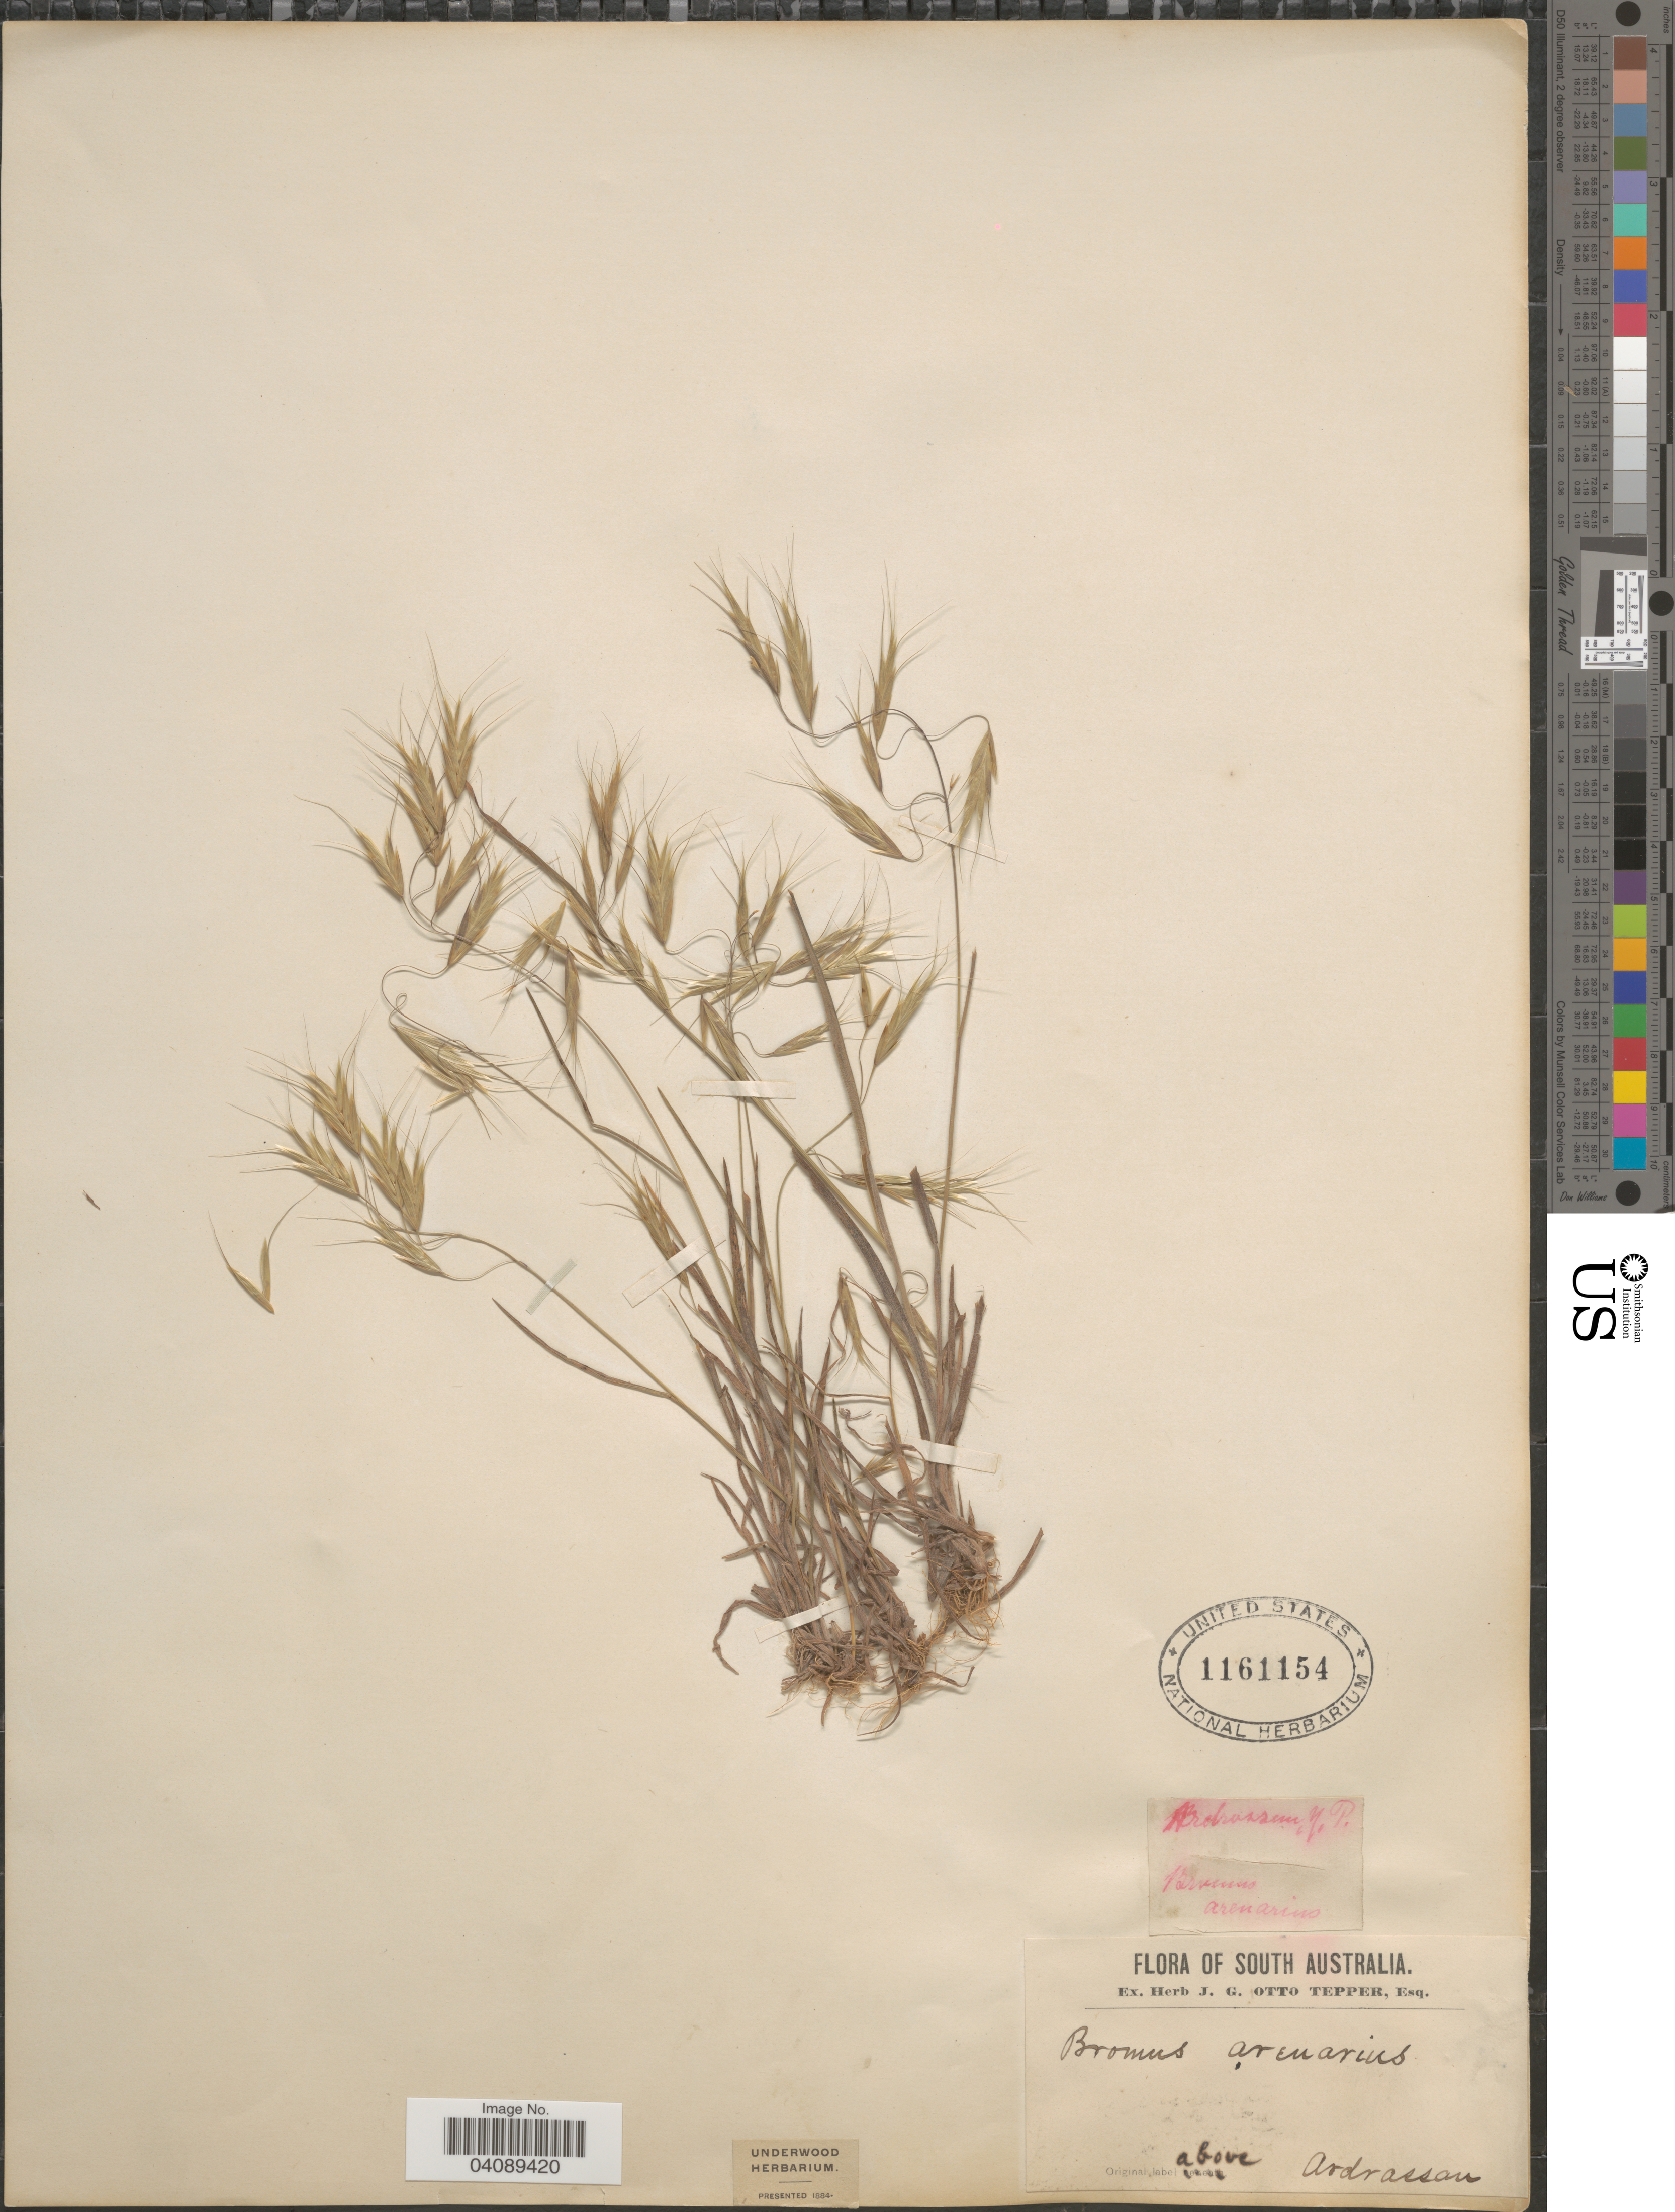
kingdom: Plantae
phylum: Tracheophyta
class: Liliopsida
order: Poales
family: Poaceae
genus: Bromus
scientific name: Bromus arenarius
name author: Labill.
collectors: Ex herb. J. G. Otto Tepper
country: Australia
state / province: South Australia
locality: Ardrossan, Y. P.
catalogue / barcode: US 1161154